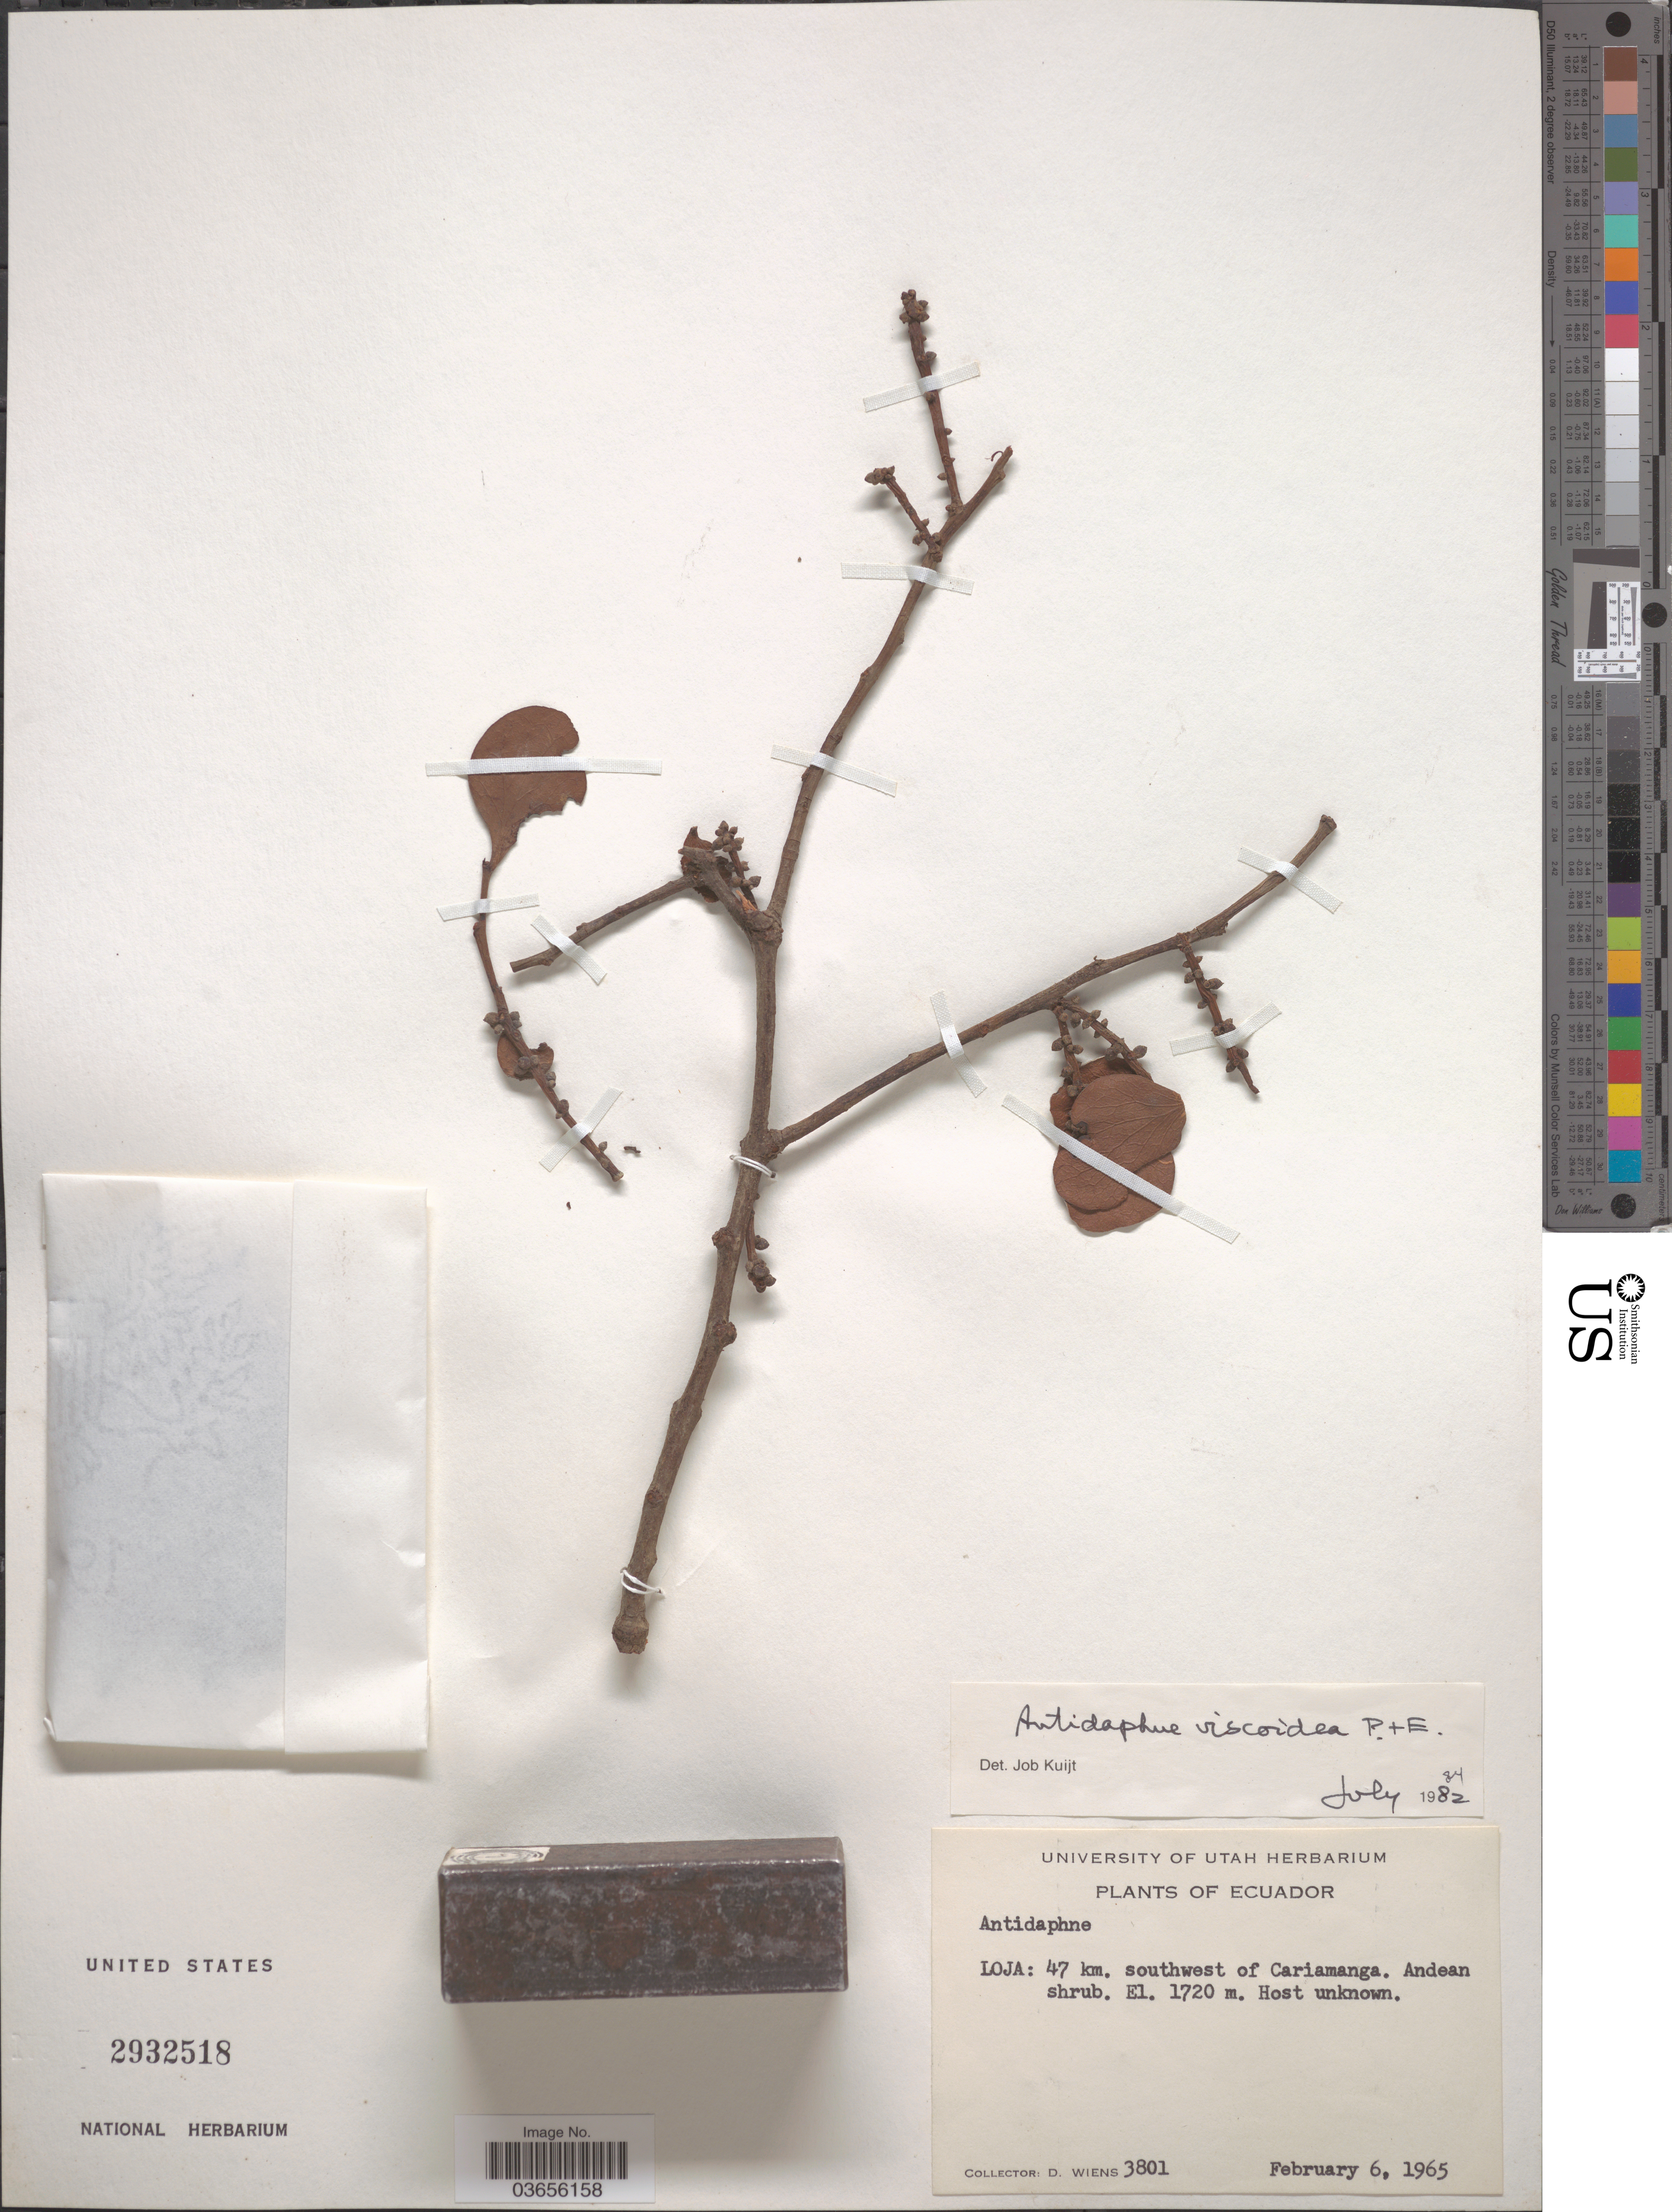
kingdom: Plantae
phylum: Tracheophyta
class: Magnoliopsida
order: Santalales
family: Santalaceae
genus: Antidaphne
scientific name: Antidaphne viscoidea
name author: Poepp. & Endl.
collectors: D. Wiens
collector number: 3801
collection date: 1965-02-06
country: Ecuador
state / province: Loja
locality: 47 km. southwest of Cariamanga.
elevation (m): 1720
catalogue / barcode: US 2932518